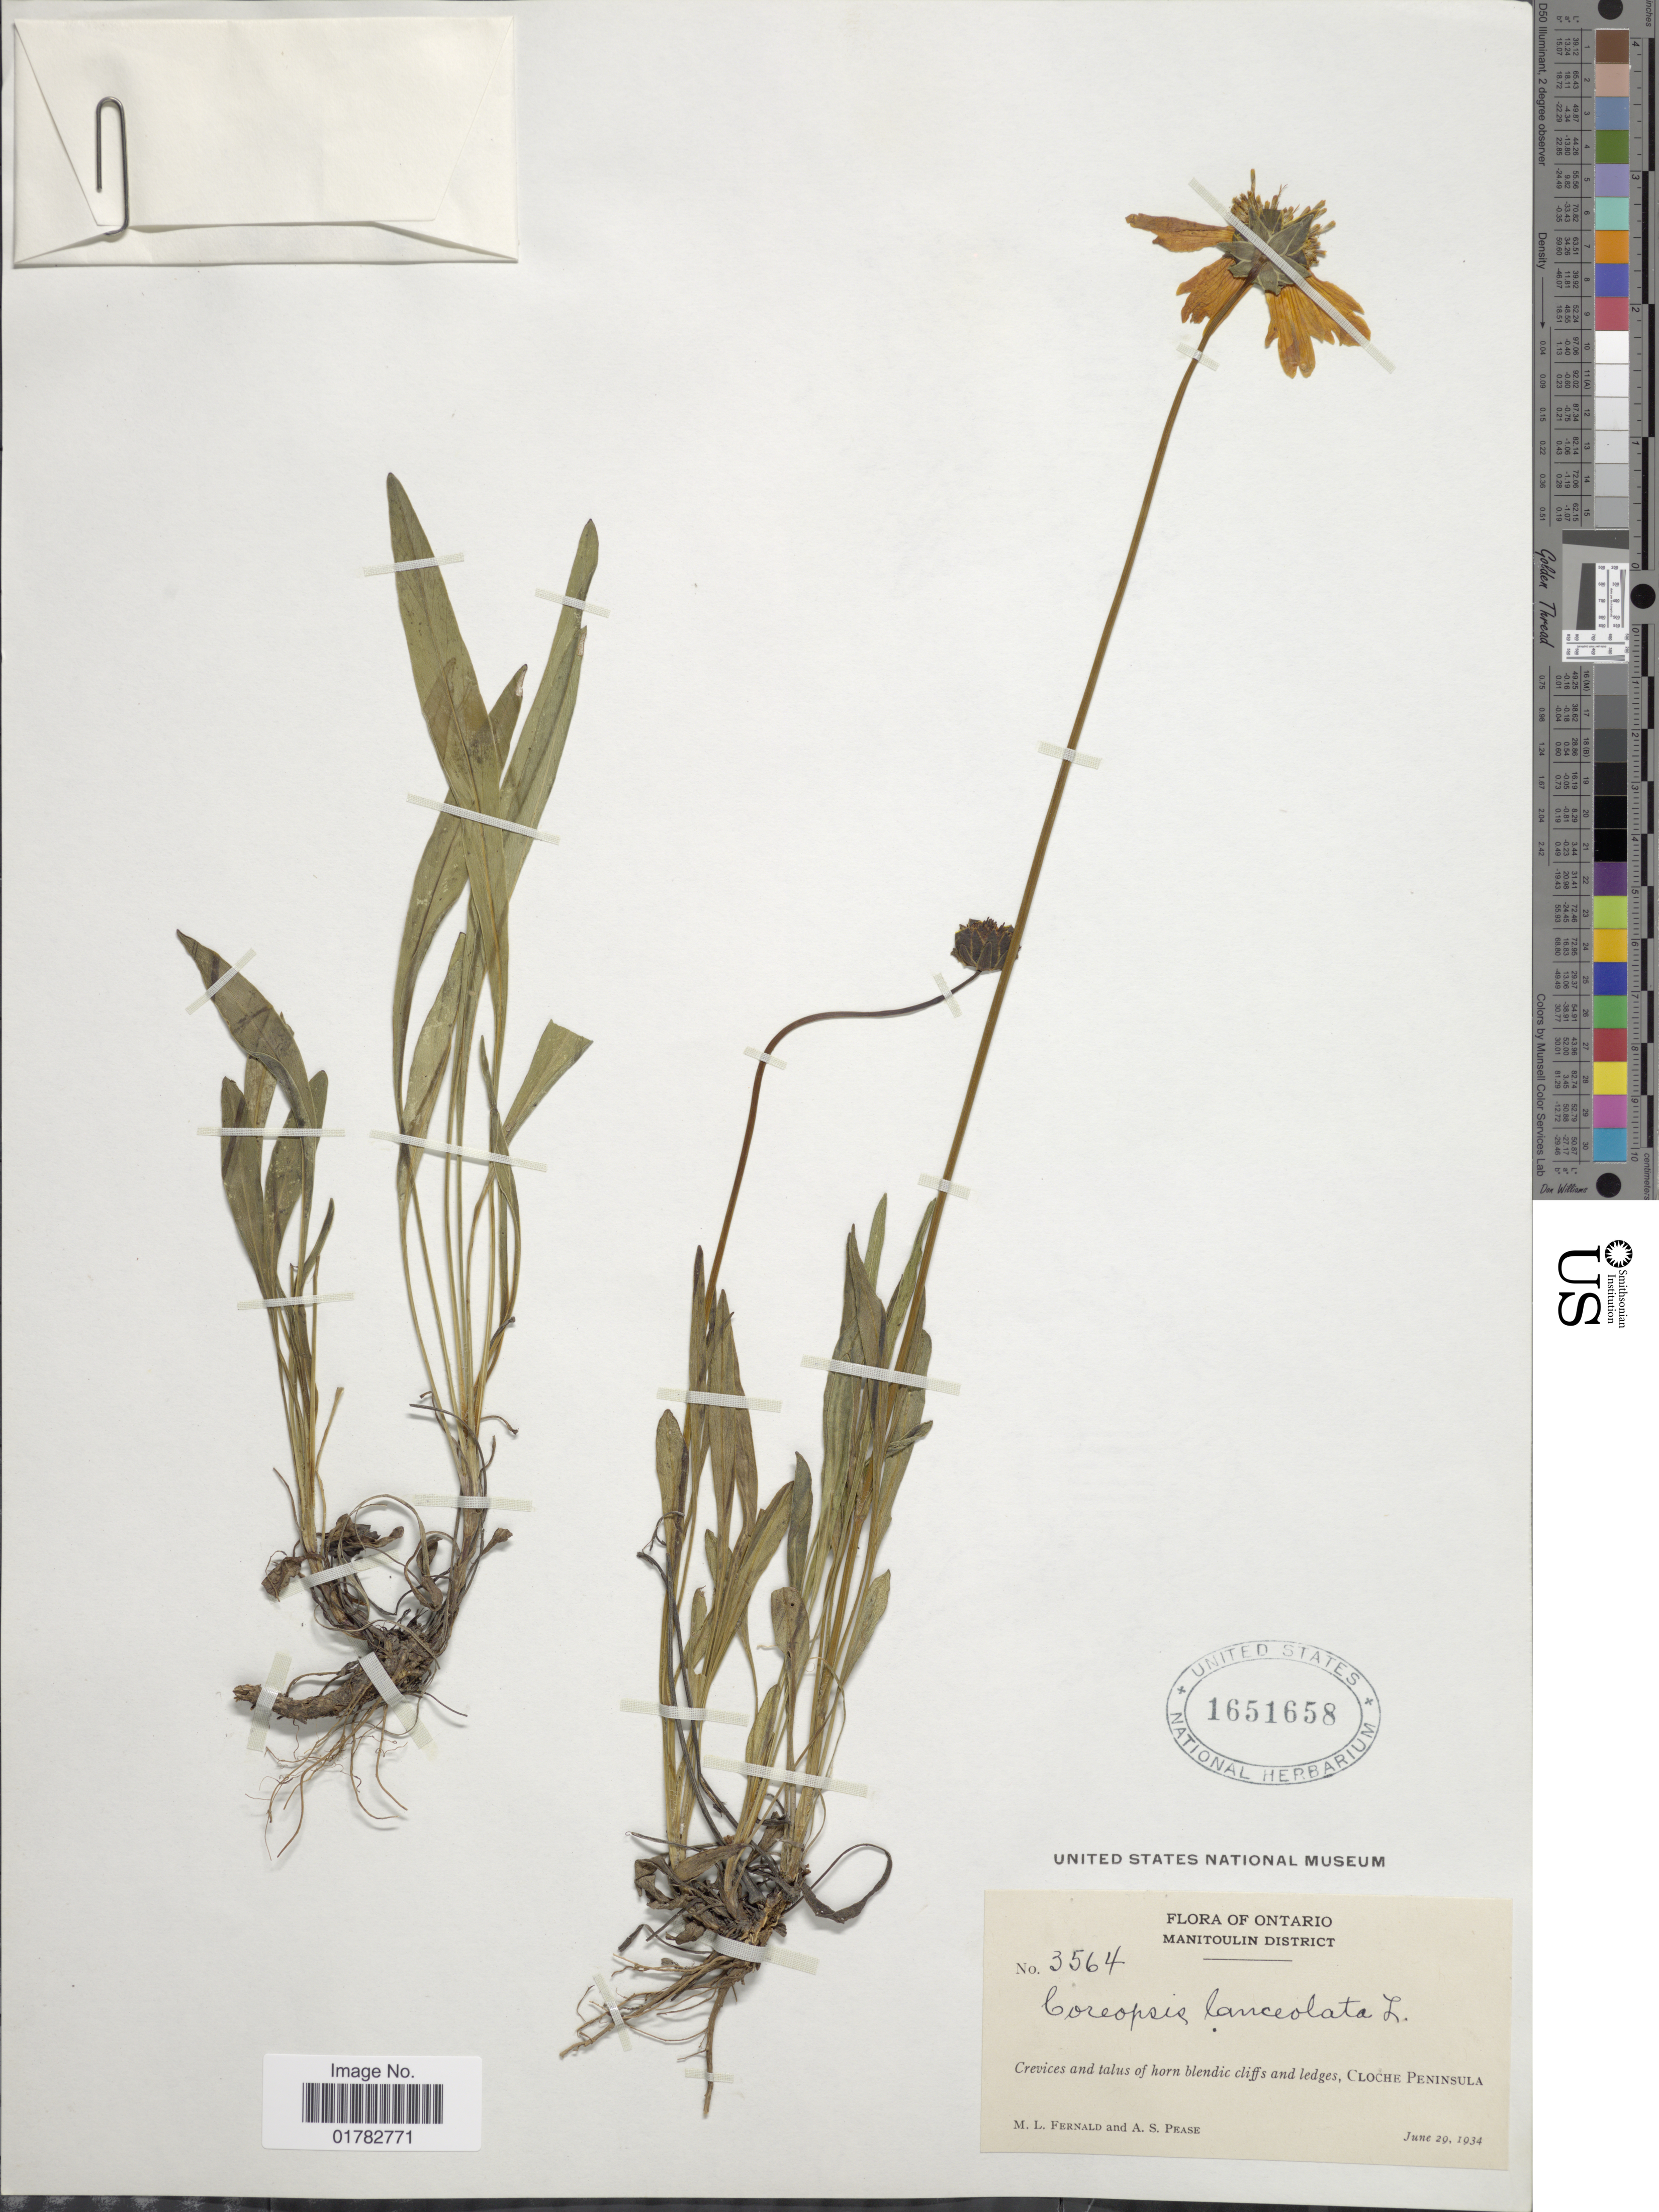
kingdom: Plantae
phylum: Tracheophyta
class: Magnoliopsida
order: Asterales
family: Asteraceae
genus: Coreopsis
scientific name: Coreopsis lanceolata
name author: L.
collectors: M. L. Fernald & A. S. Pease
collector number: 3564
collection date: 1934-06-29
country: Canada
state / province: Ontario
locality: Manitoulin District, crevices and talus of horn blendic cliffs and ledgesm Cloche Peninsula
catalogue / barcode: US 1651658